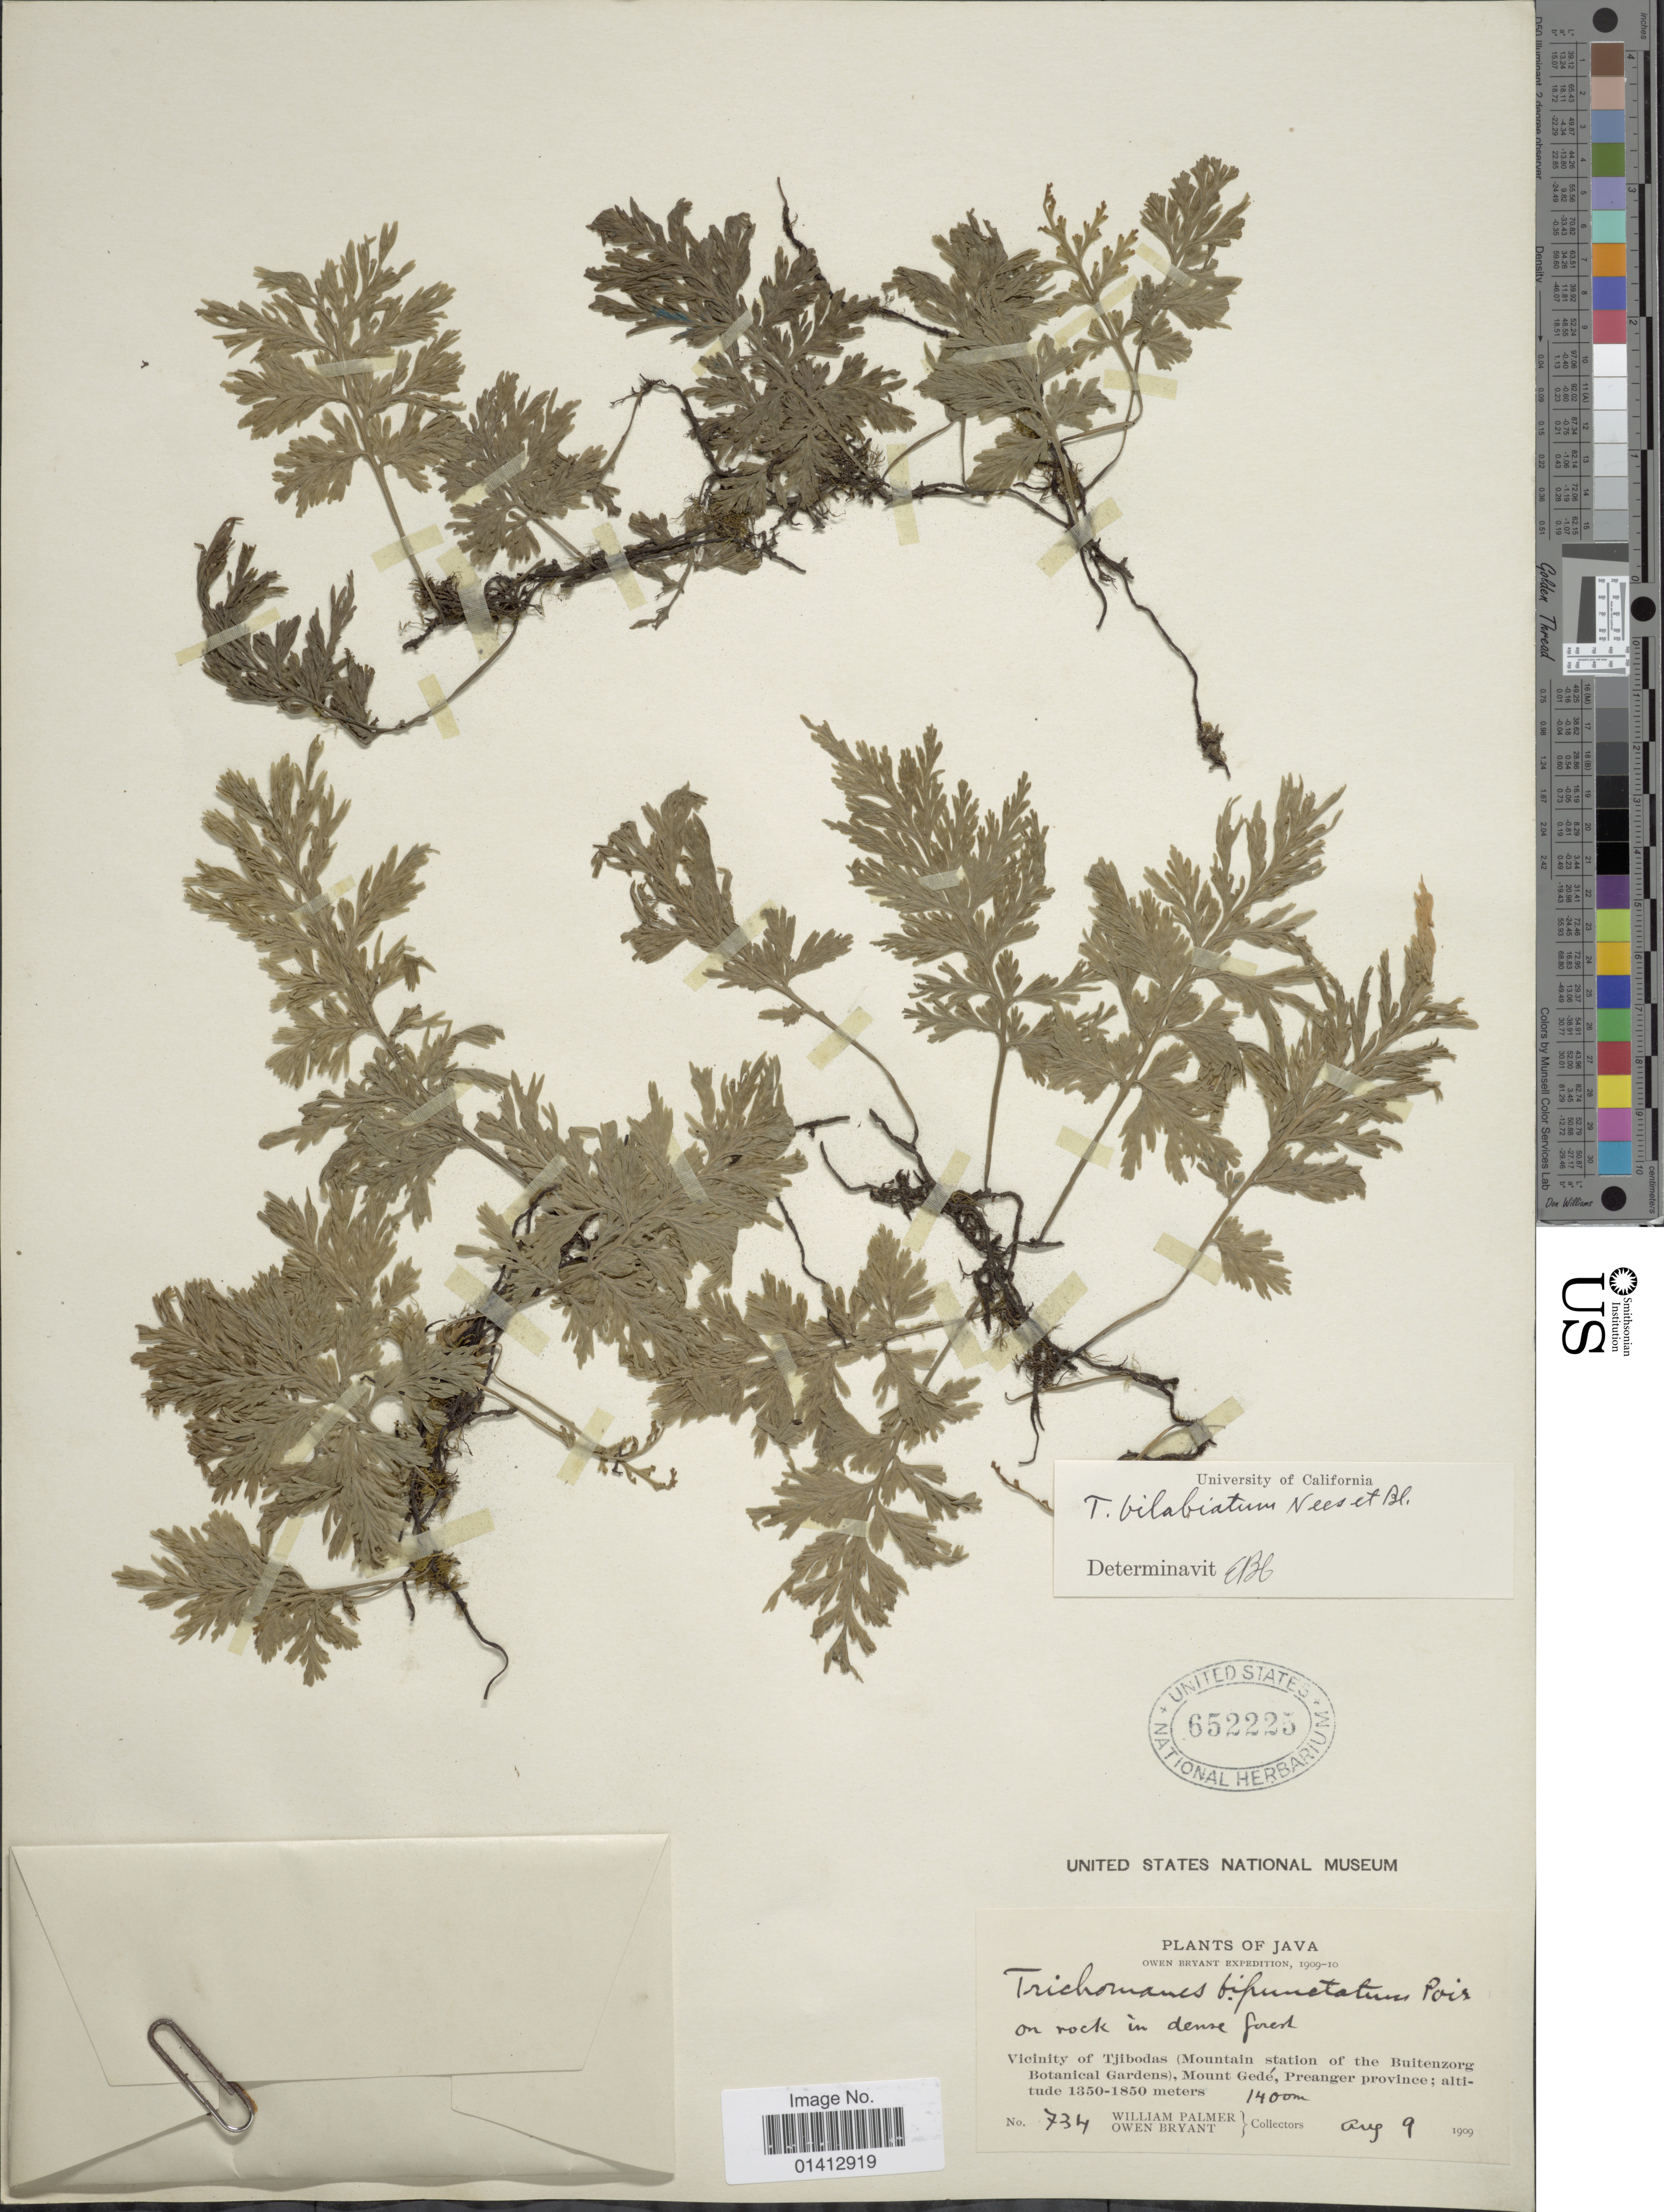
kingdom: Plantae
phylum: Tracheophyta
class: Polypodiopsida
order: Hymenophyllales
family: Hymenophyllaceae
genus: Crepidomanes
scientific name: Crepidomanes bilabiatum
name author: (Nees ex Blume) Copel.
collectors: W. Palmer & O. Bryant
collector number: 734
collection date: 1909-08-09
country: Indonesia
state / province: Java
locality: Vicinity of Tjibodas (Mountain station of the Buitenzorg Botanical Gardens), Mount Gedé, Preanger province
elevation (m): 1350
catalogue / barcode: US 652225